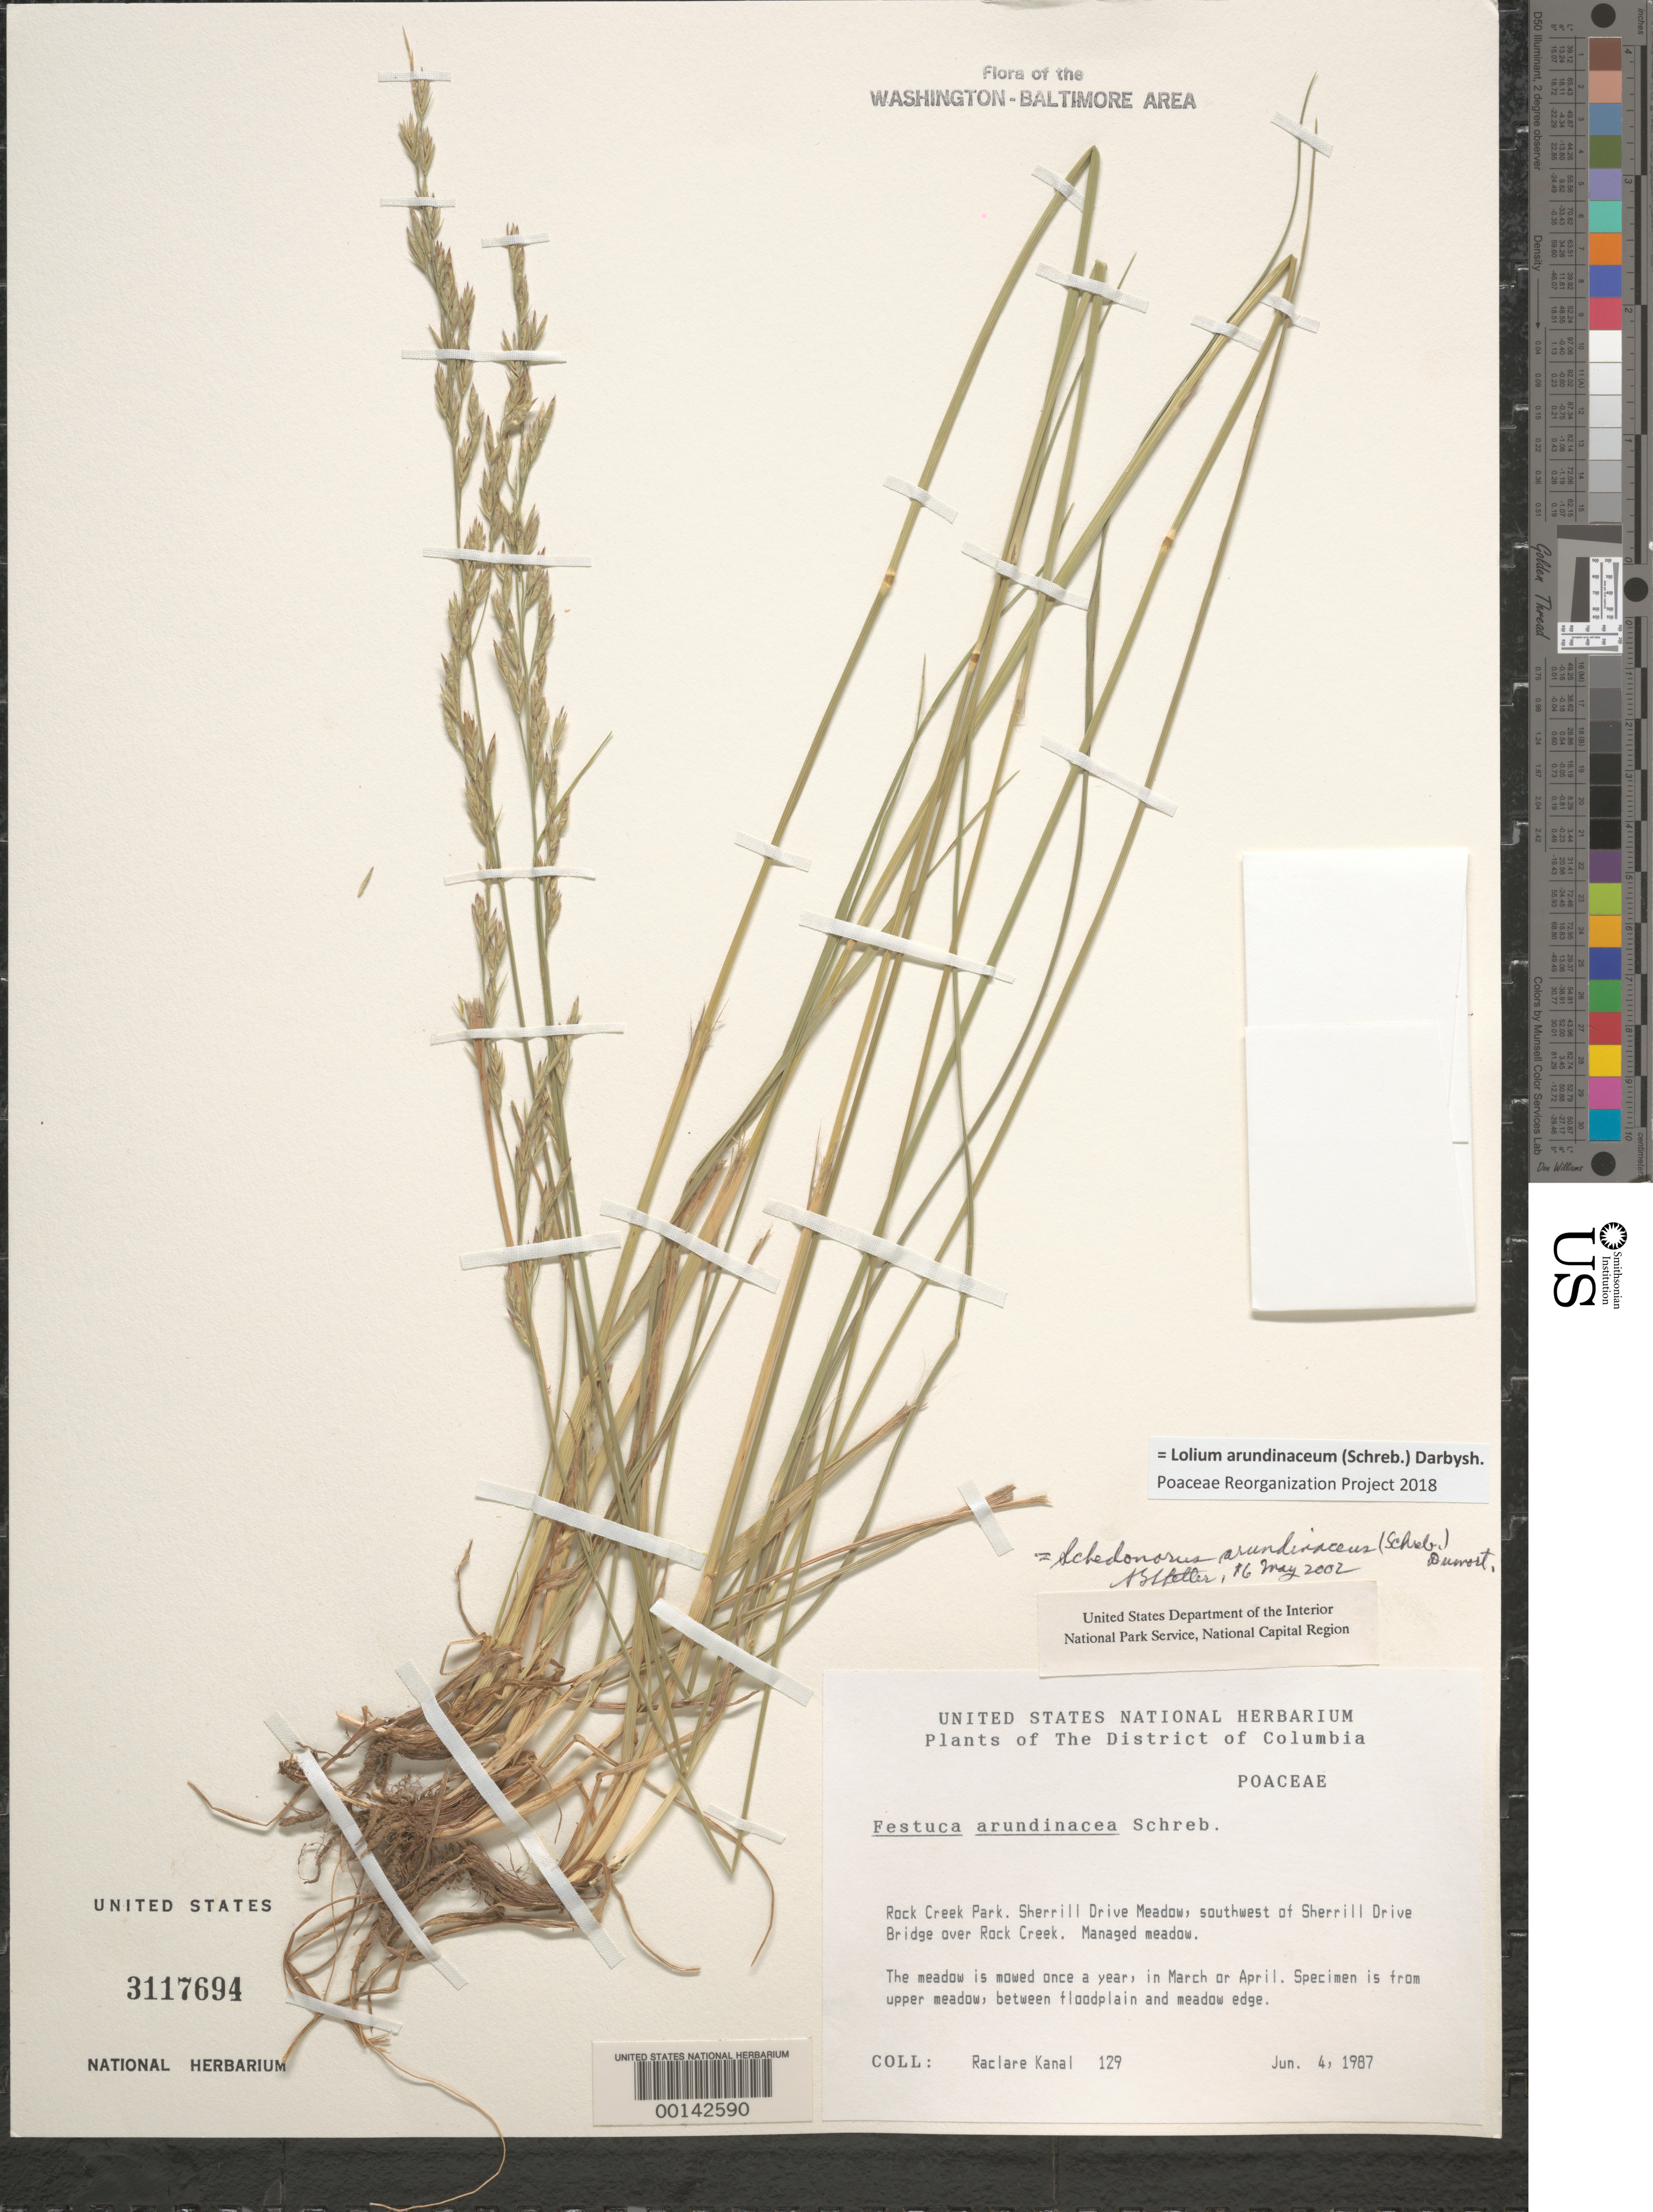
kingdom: Plantae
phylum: Tracheophyta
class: Liliopsida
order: Poales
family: Poaceae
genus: Lolium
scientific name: Lolium arundinaceum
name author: (Schreb.) Darbysh.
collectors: R. Kanal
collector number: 129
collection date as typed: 04 Jun 1987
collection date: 1987-06-04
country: United States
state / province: District of Columbia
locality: Rock Creek Park. Sherrill Drive meadow, southwest of Sherrill Drive Bridge over Rock Creek. Rock Creek Park and Vicinity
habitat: Managed meadow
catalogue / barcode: US 3117694